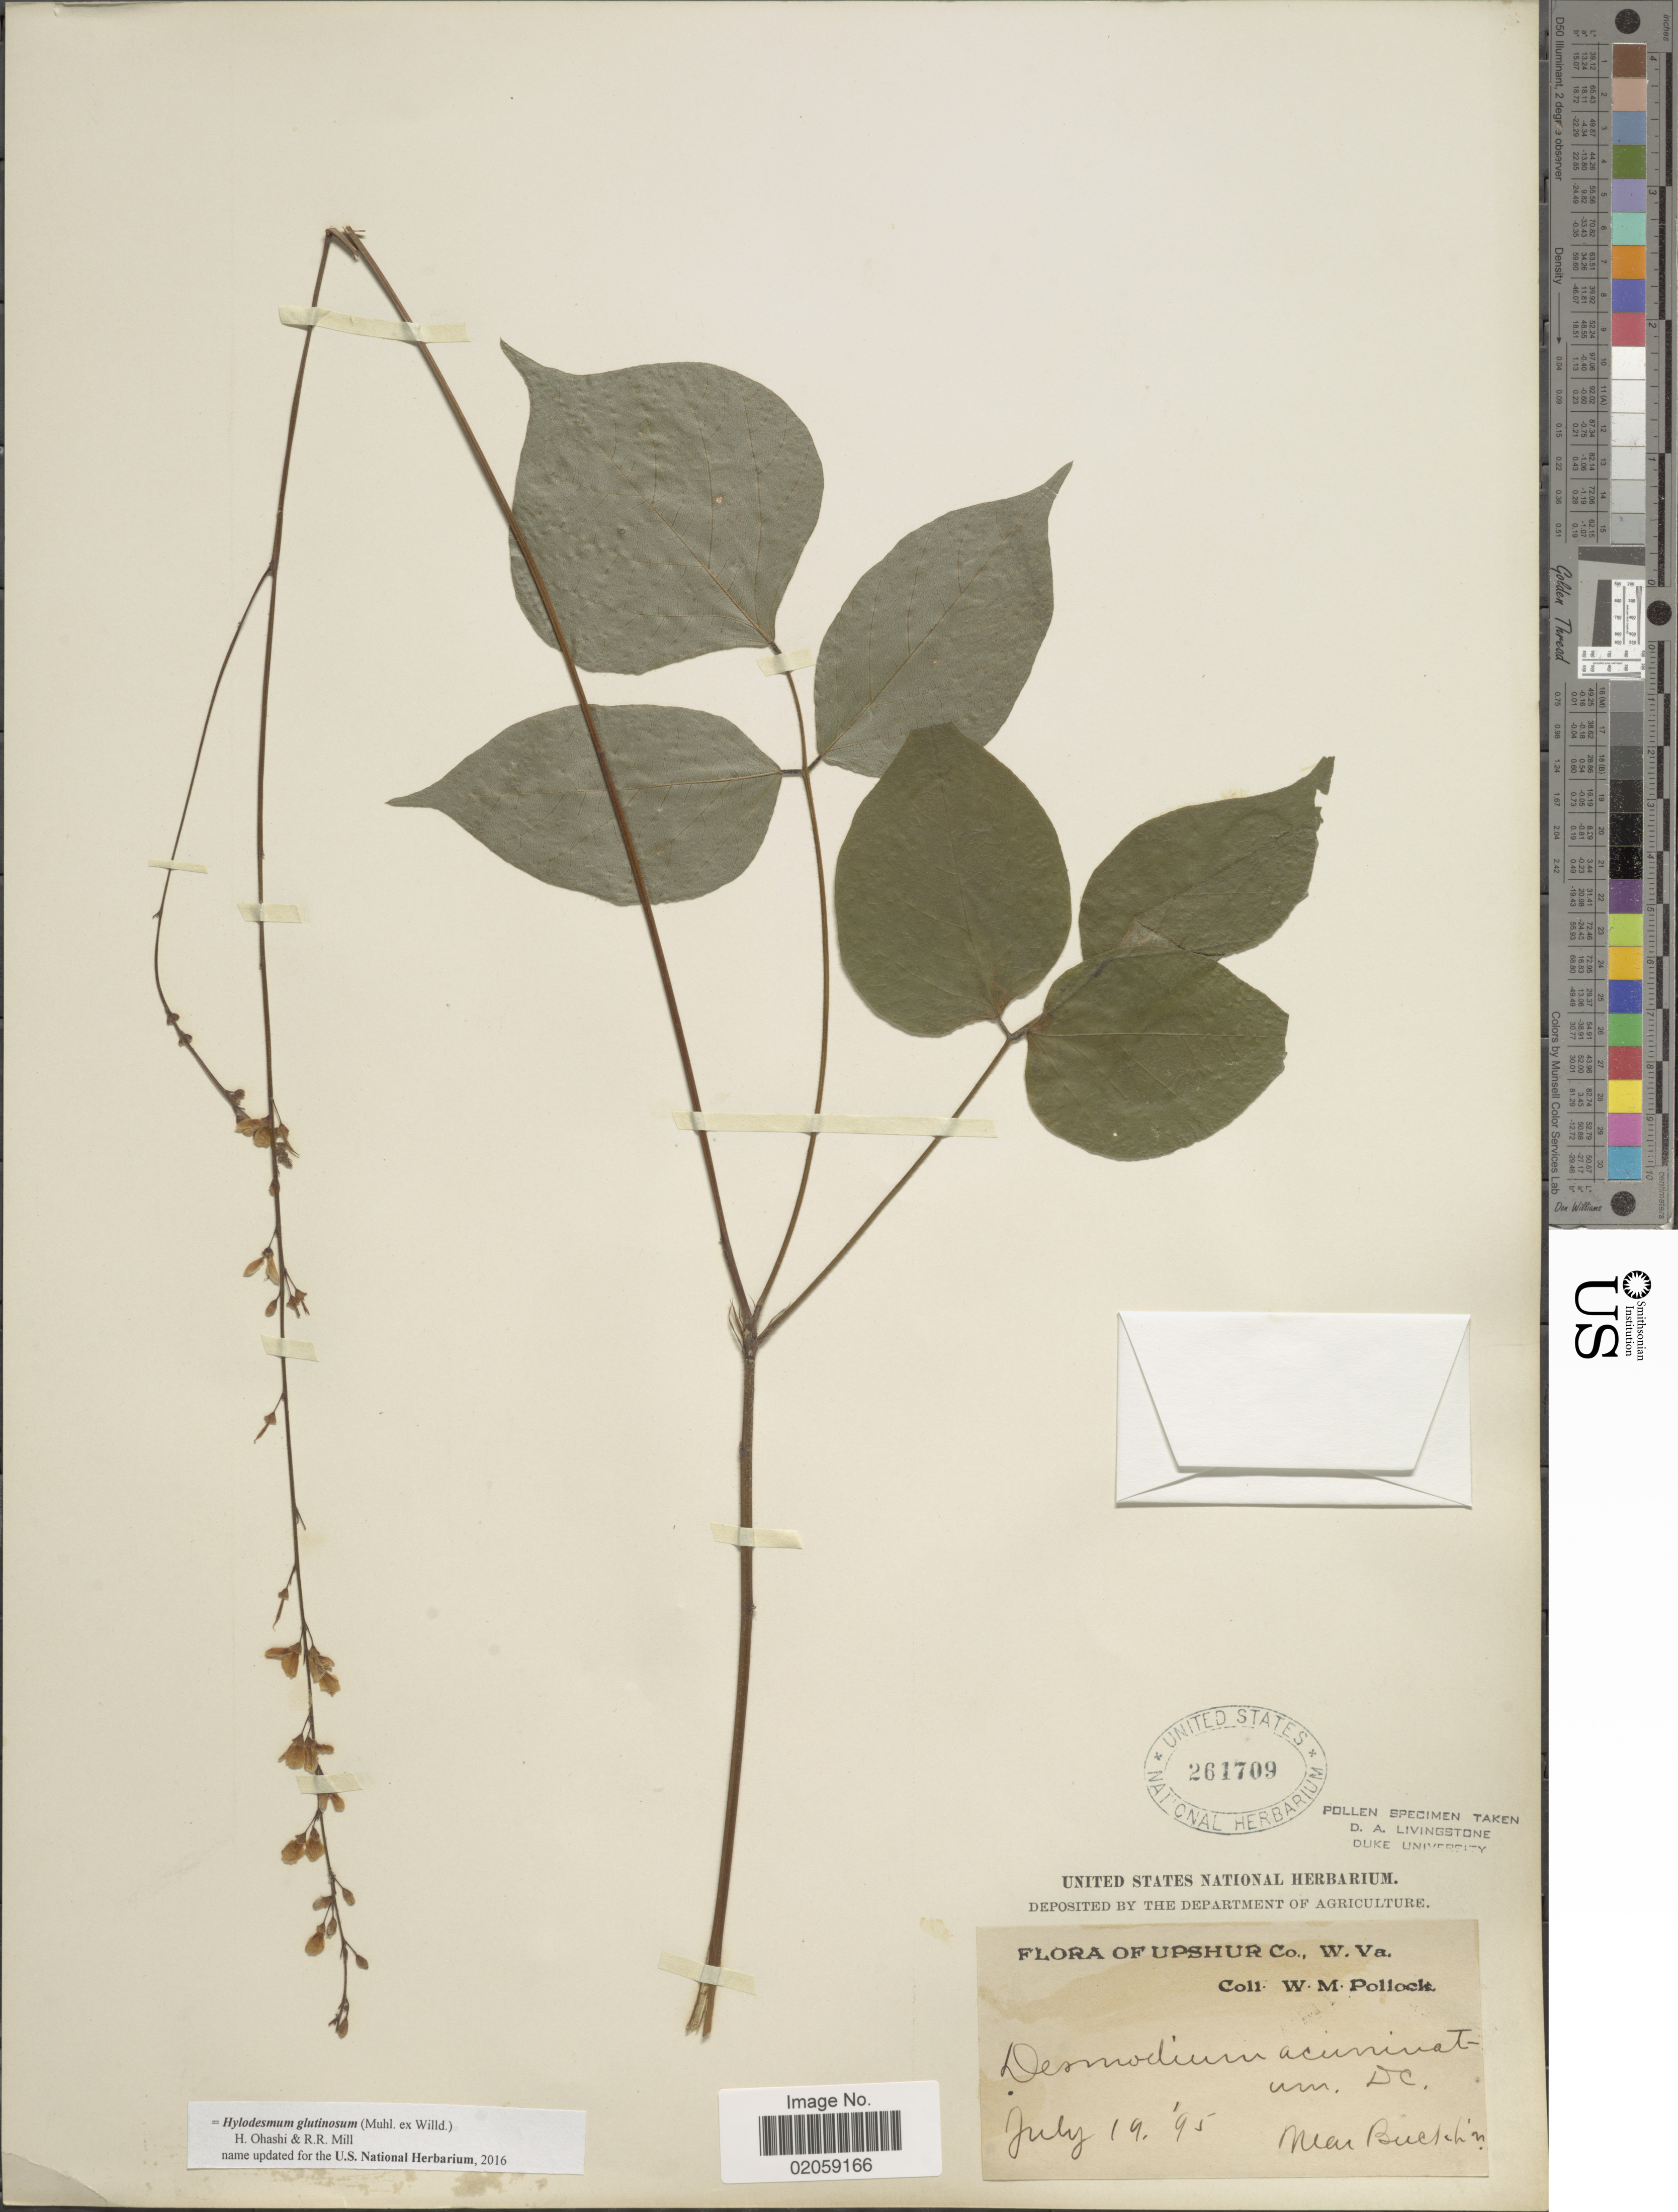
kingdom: Plantae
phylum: Tracheophyta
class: Magnoliopsida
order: Fabales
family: Fabaceae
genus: Hylodesmum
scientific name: Hylodesmum glutinosum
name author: (Muhl. ex Willd.) H. Ohashi & R.R. Mill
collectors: W. M. Pollock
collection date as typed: Transcribed d/m/y: 19/7/95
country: United States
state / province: West Virginia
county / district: Upshur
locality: W. Va.near Buckh'n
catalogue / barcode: US 261709